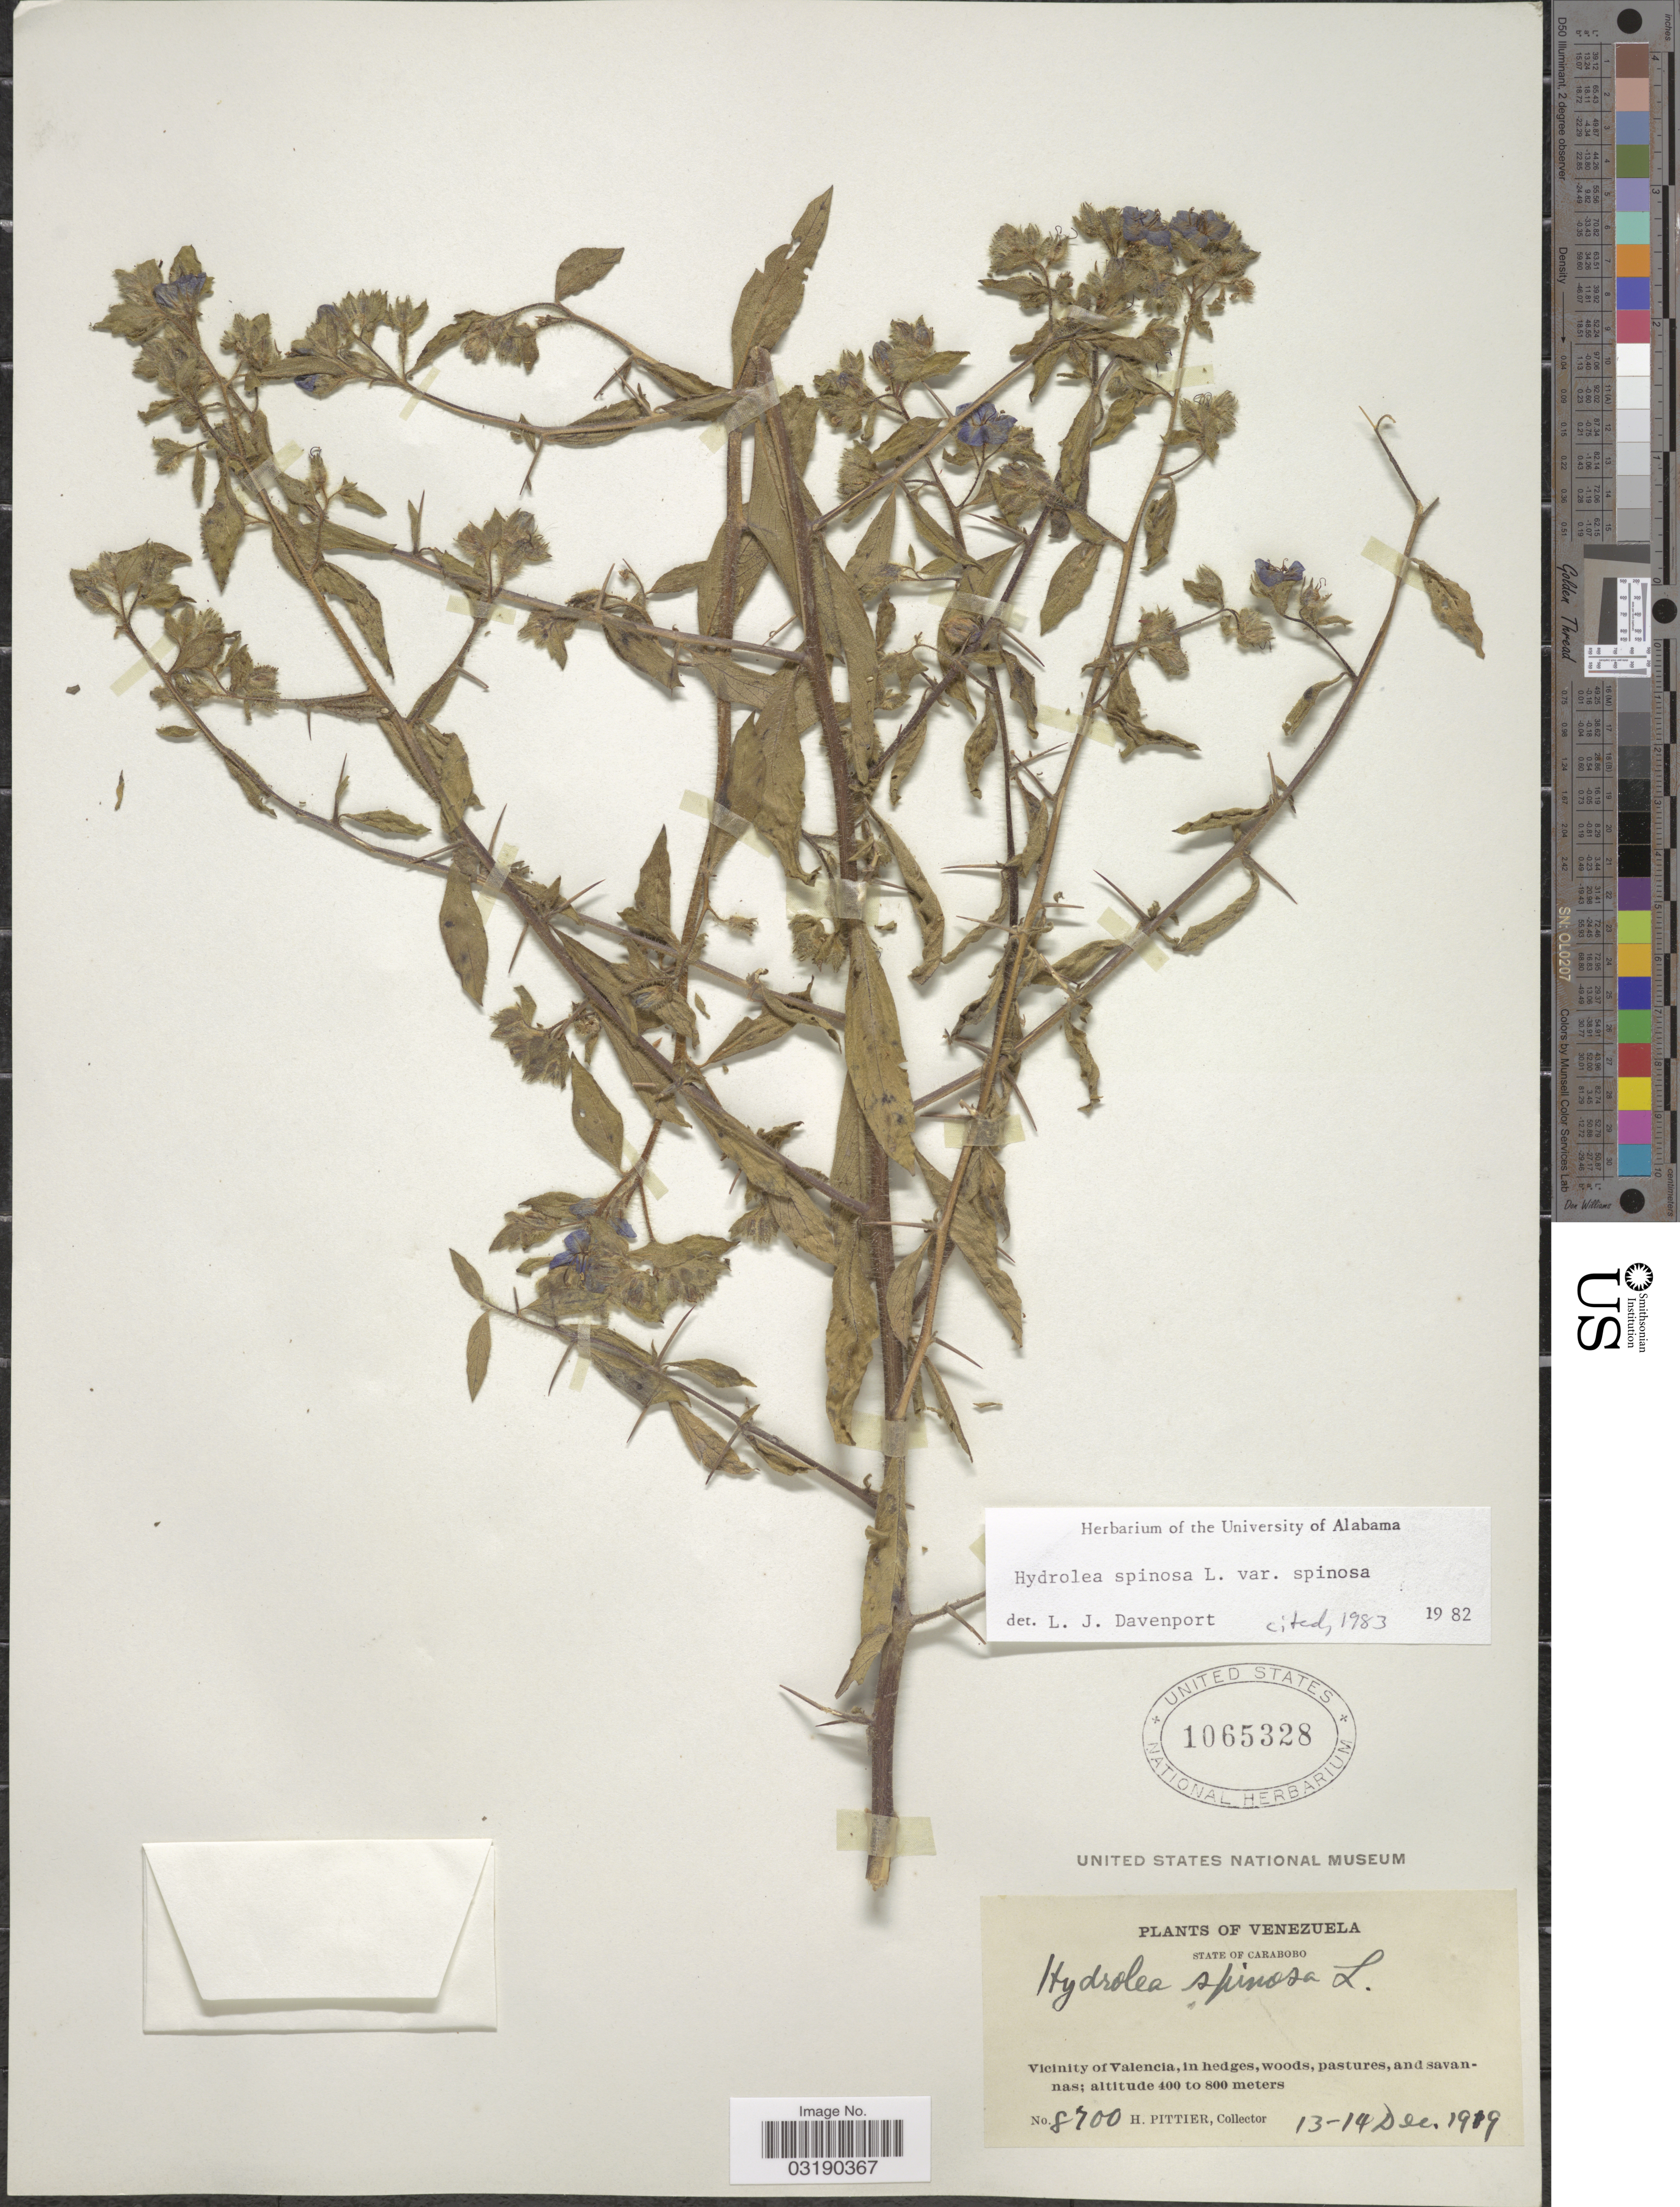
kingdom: Plantae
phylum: Tracheophyta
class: Magnoliopsida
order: Solanales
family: Hydroleaceae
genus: Hydrolea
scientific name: Hydrolea spinosa var. spinosa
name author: L.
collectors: H. F. Pittier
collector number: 8700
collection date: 1919-12-13/1919-12-14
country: Venezuela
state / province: Carabobo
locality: Vicinity of Valencia, in hedges, woods, pastures, and savannas.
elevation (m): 400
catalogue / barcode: US 1065328